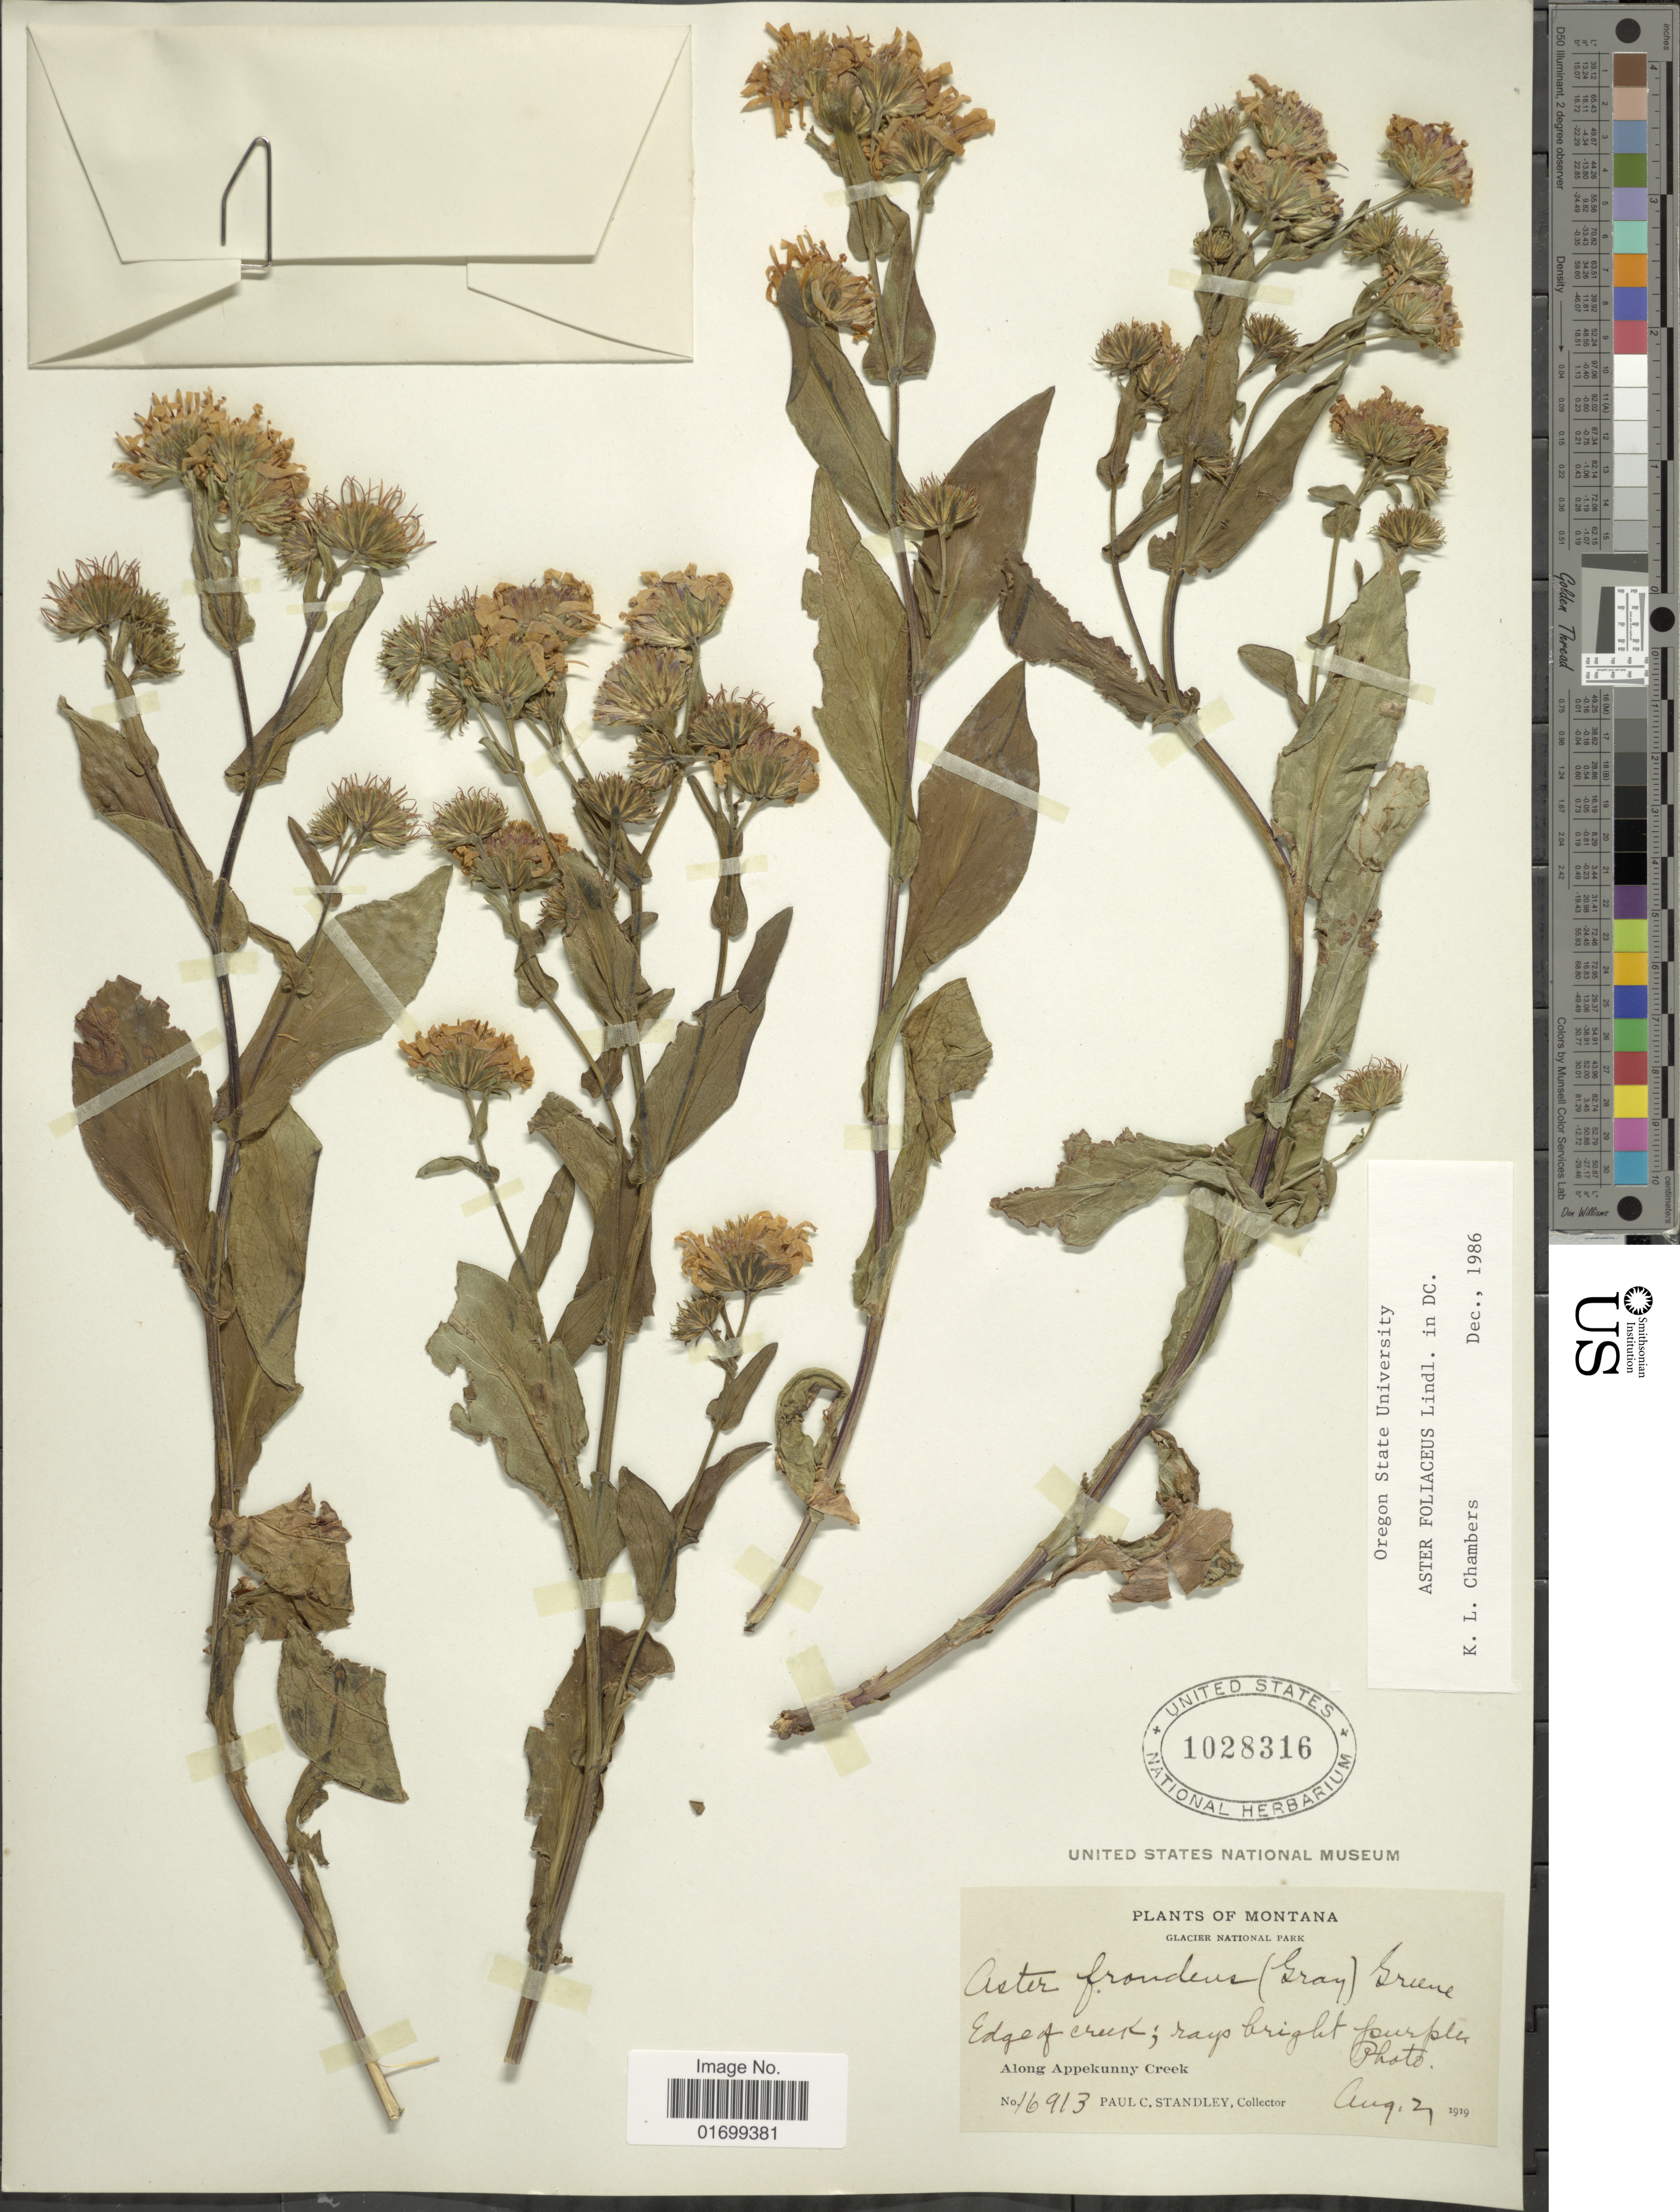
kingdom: Plantae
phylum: Tracheophyta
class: Magnoliopsida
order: Asterales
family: Asteraceae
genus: Symphyotrichum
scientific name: Symphyotrichum foliaceum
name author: (Lindl. ex DC.) G.L. Nesom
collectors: P. C. Standley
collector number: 16913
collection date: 1919-08-02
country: United States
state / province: Montana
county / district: Glacier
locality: Glacier National Park, edge of creek, along Appekunny Creek.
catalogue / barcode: US 1028316